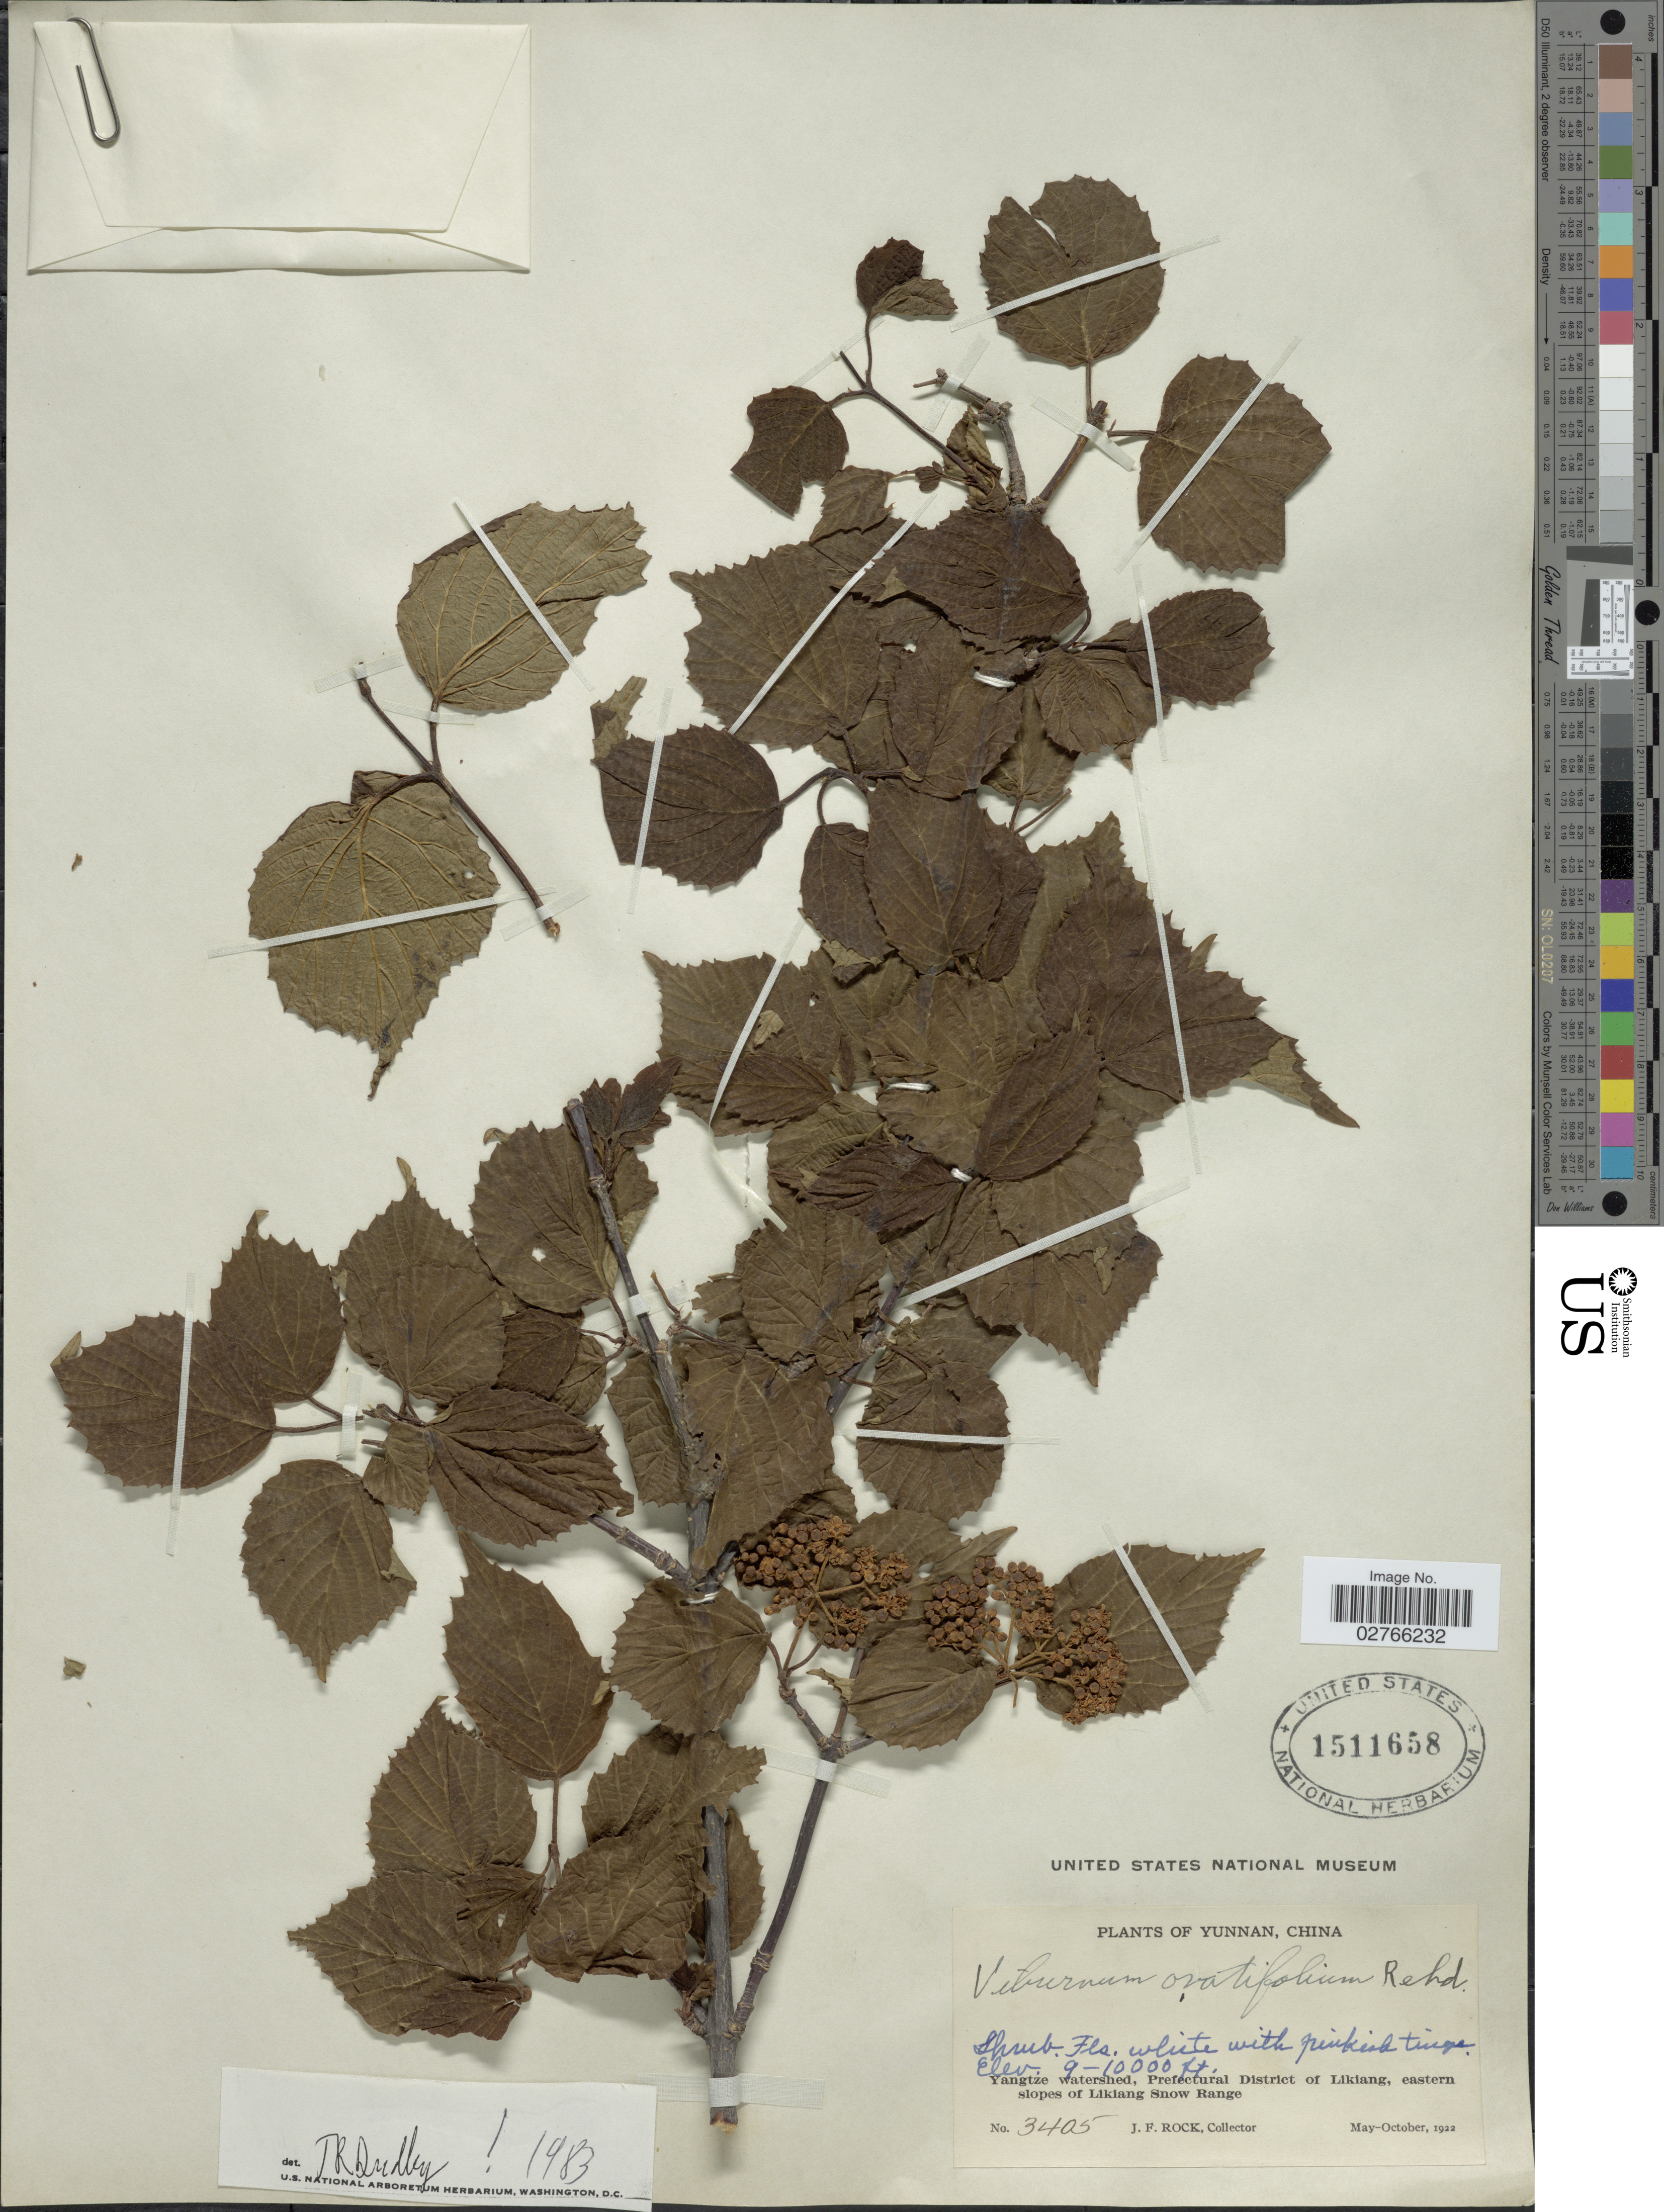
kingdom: Plantae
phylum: Tracheophyta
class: Magnoliopsida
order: Dipsacales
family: Viburnaceae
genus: Viburnum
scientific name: Viburnum ovatifolium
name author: Rehder in Sarg.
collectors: J. Rock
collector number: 3405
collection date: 1922-05/1922-10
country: China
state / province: Yunnan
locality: Yangtze watershed, Prefectural District of Likiang, eastern slopes of Likiang Snow Range.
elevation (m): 2743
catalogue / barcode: US 1511658